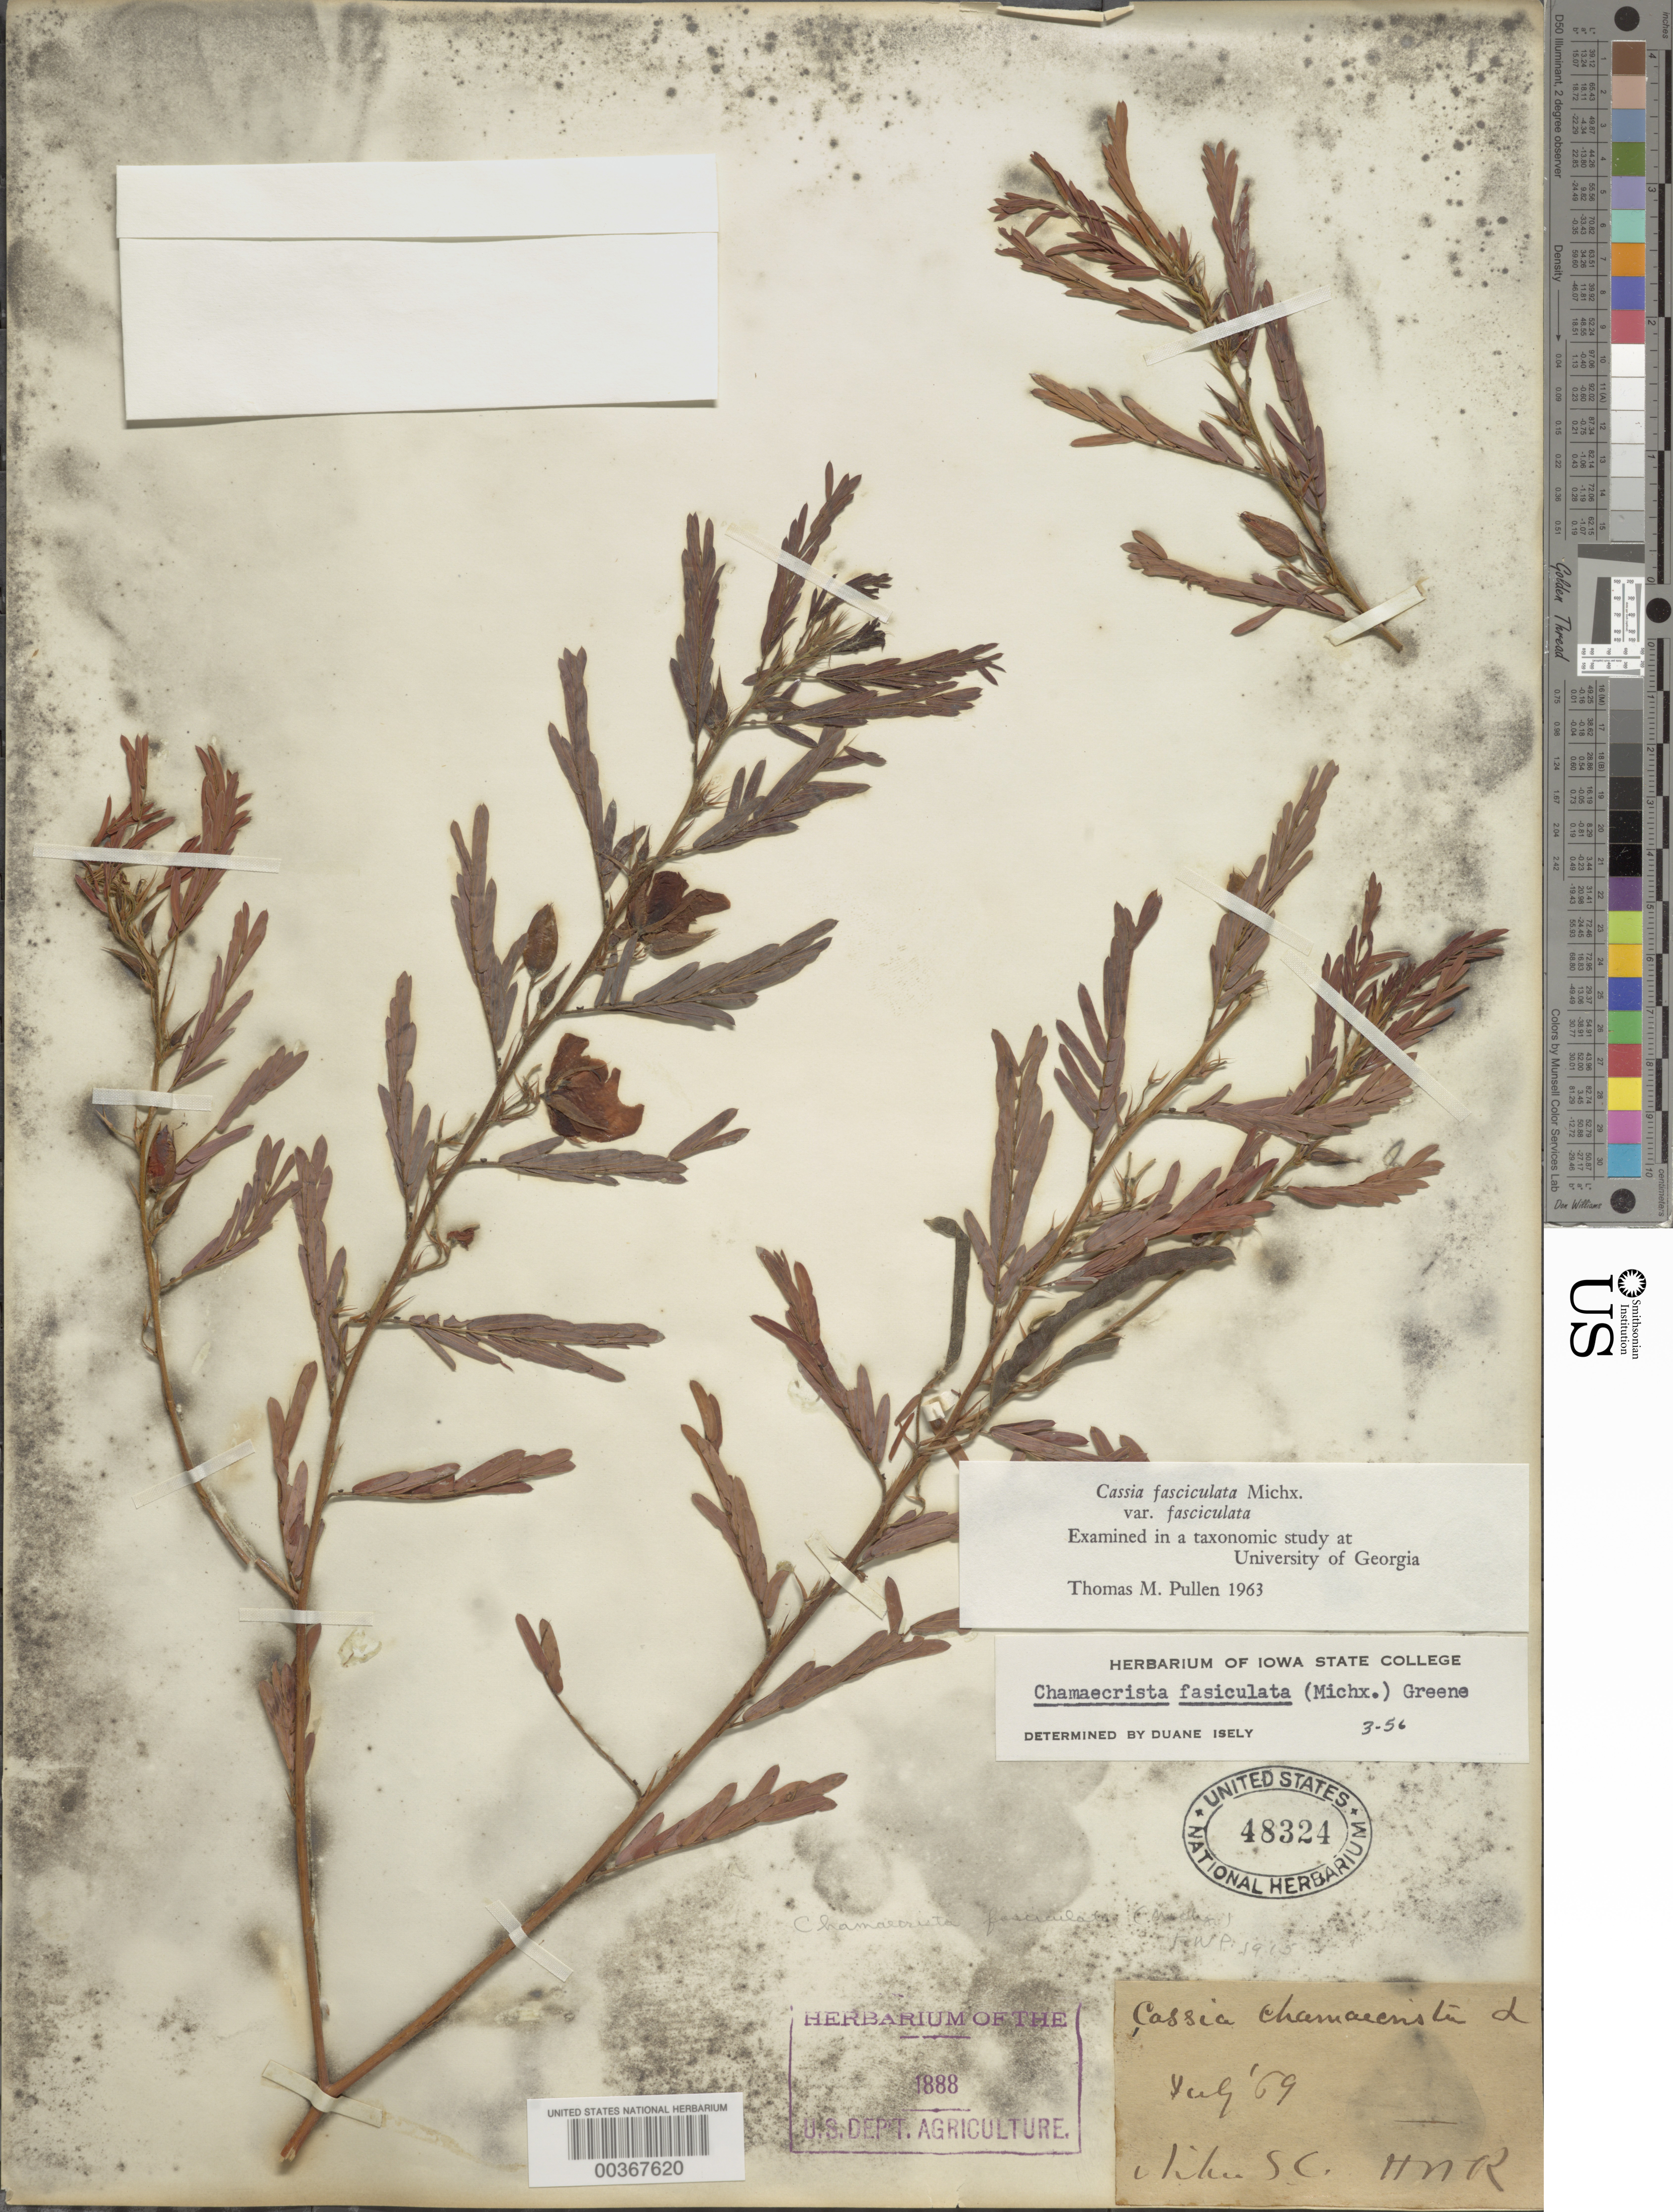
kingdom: Plantae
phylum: Tracheophyta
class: Magnoliopsida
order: Fabales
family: Fabaceae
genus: Chamaecrista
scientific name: Chamaecrista fasciculata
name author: (Michx.) Greene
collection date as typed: Jul 1869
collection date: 1869-07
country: United States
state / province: South Carolina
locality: Chiku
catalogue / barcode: US 48324